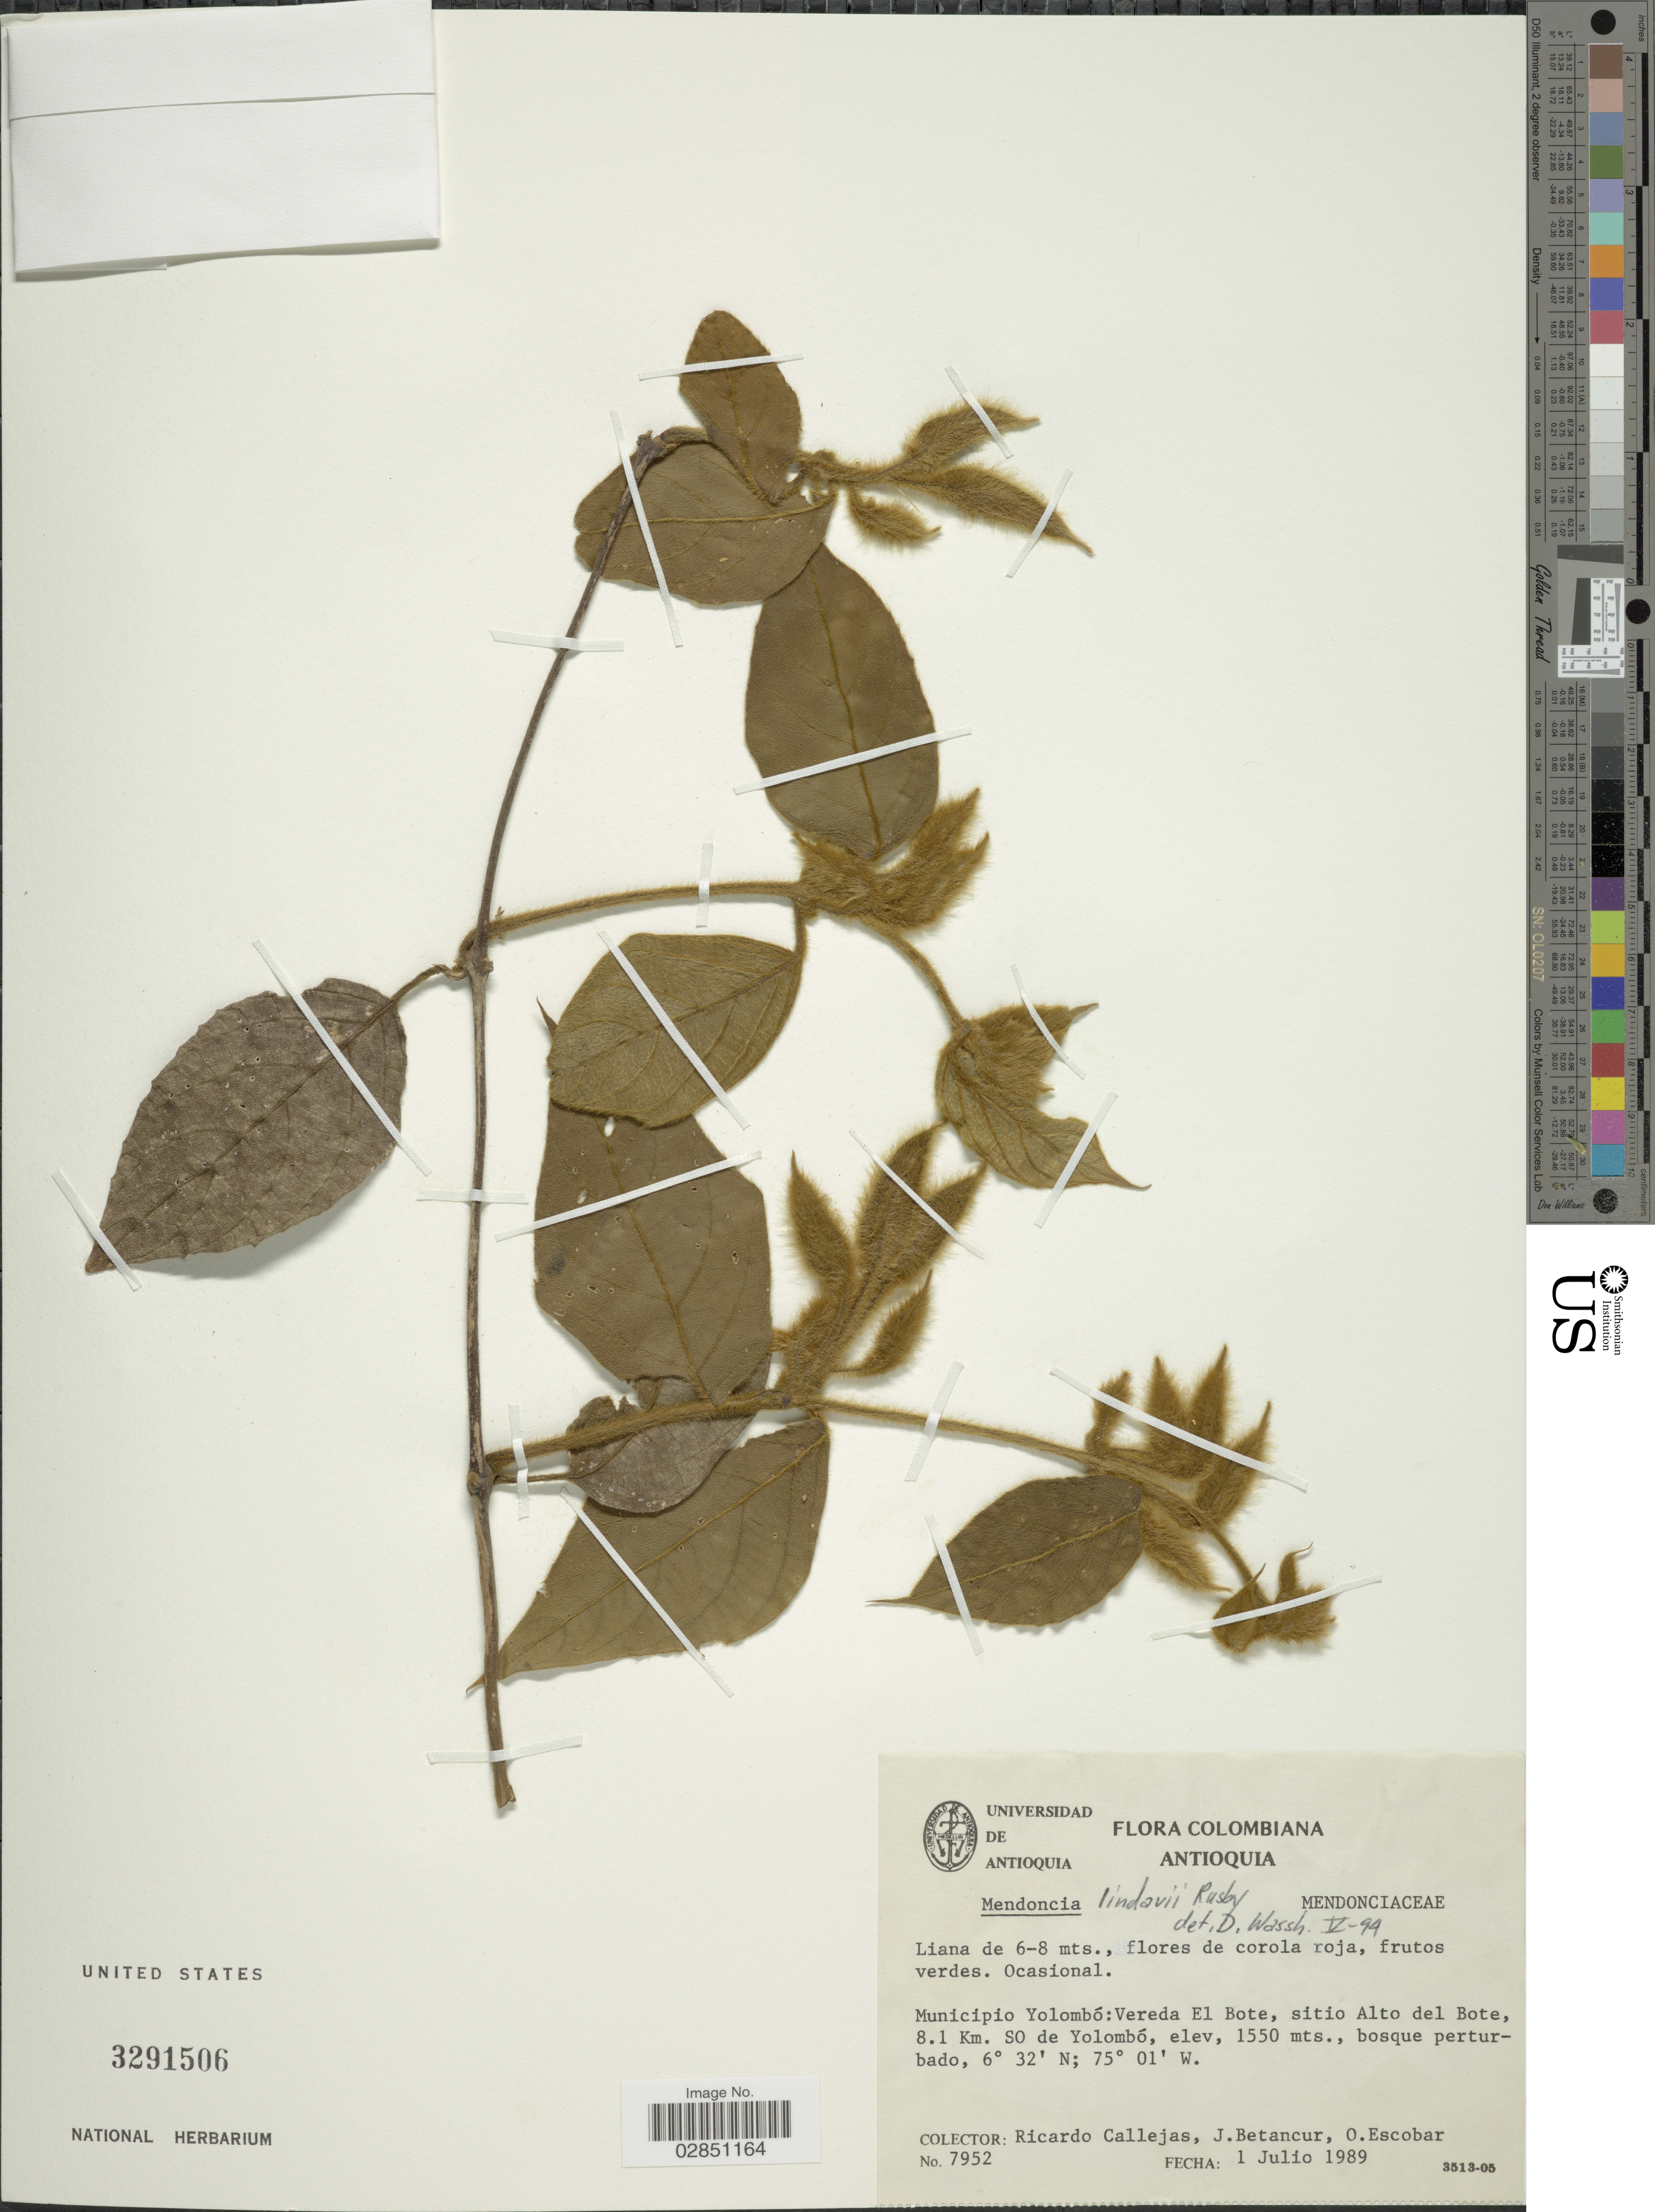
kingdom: Plantae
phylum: Tracheophyta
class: Magnoliopsida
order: Lamiales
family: Acanthaceae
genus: Mendoncia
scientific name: Mendoncia lindavii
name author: Rusby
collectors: R. Callejas, J. Betancur & O. Escobar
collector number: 7952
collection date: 1989-07-01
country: Colombia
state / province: Antioquia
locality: Municipio Yolombó: Vereda El Bote, sitio Alto del Bote, 8.1 Km. SO de Yolombó.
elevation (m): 1550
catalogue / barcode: US 3291506